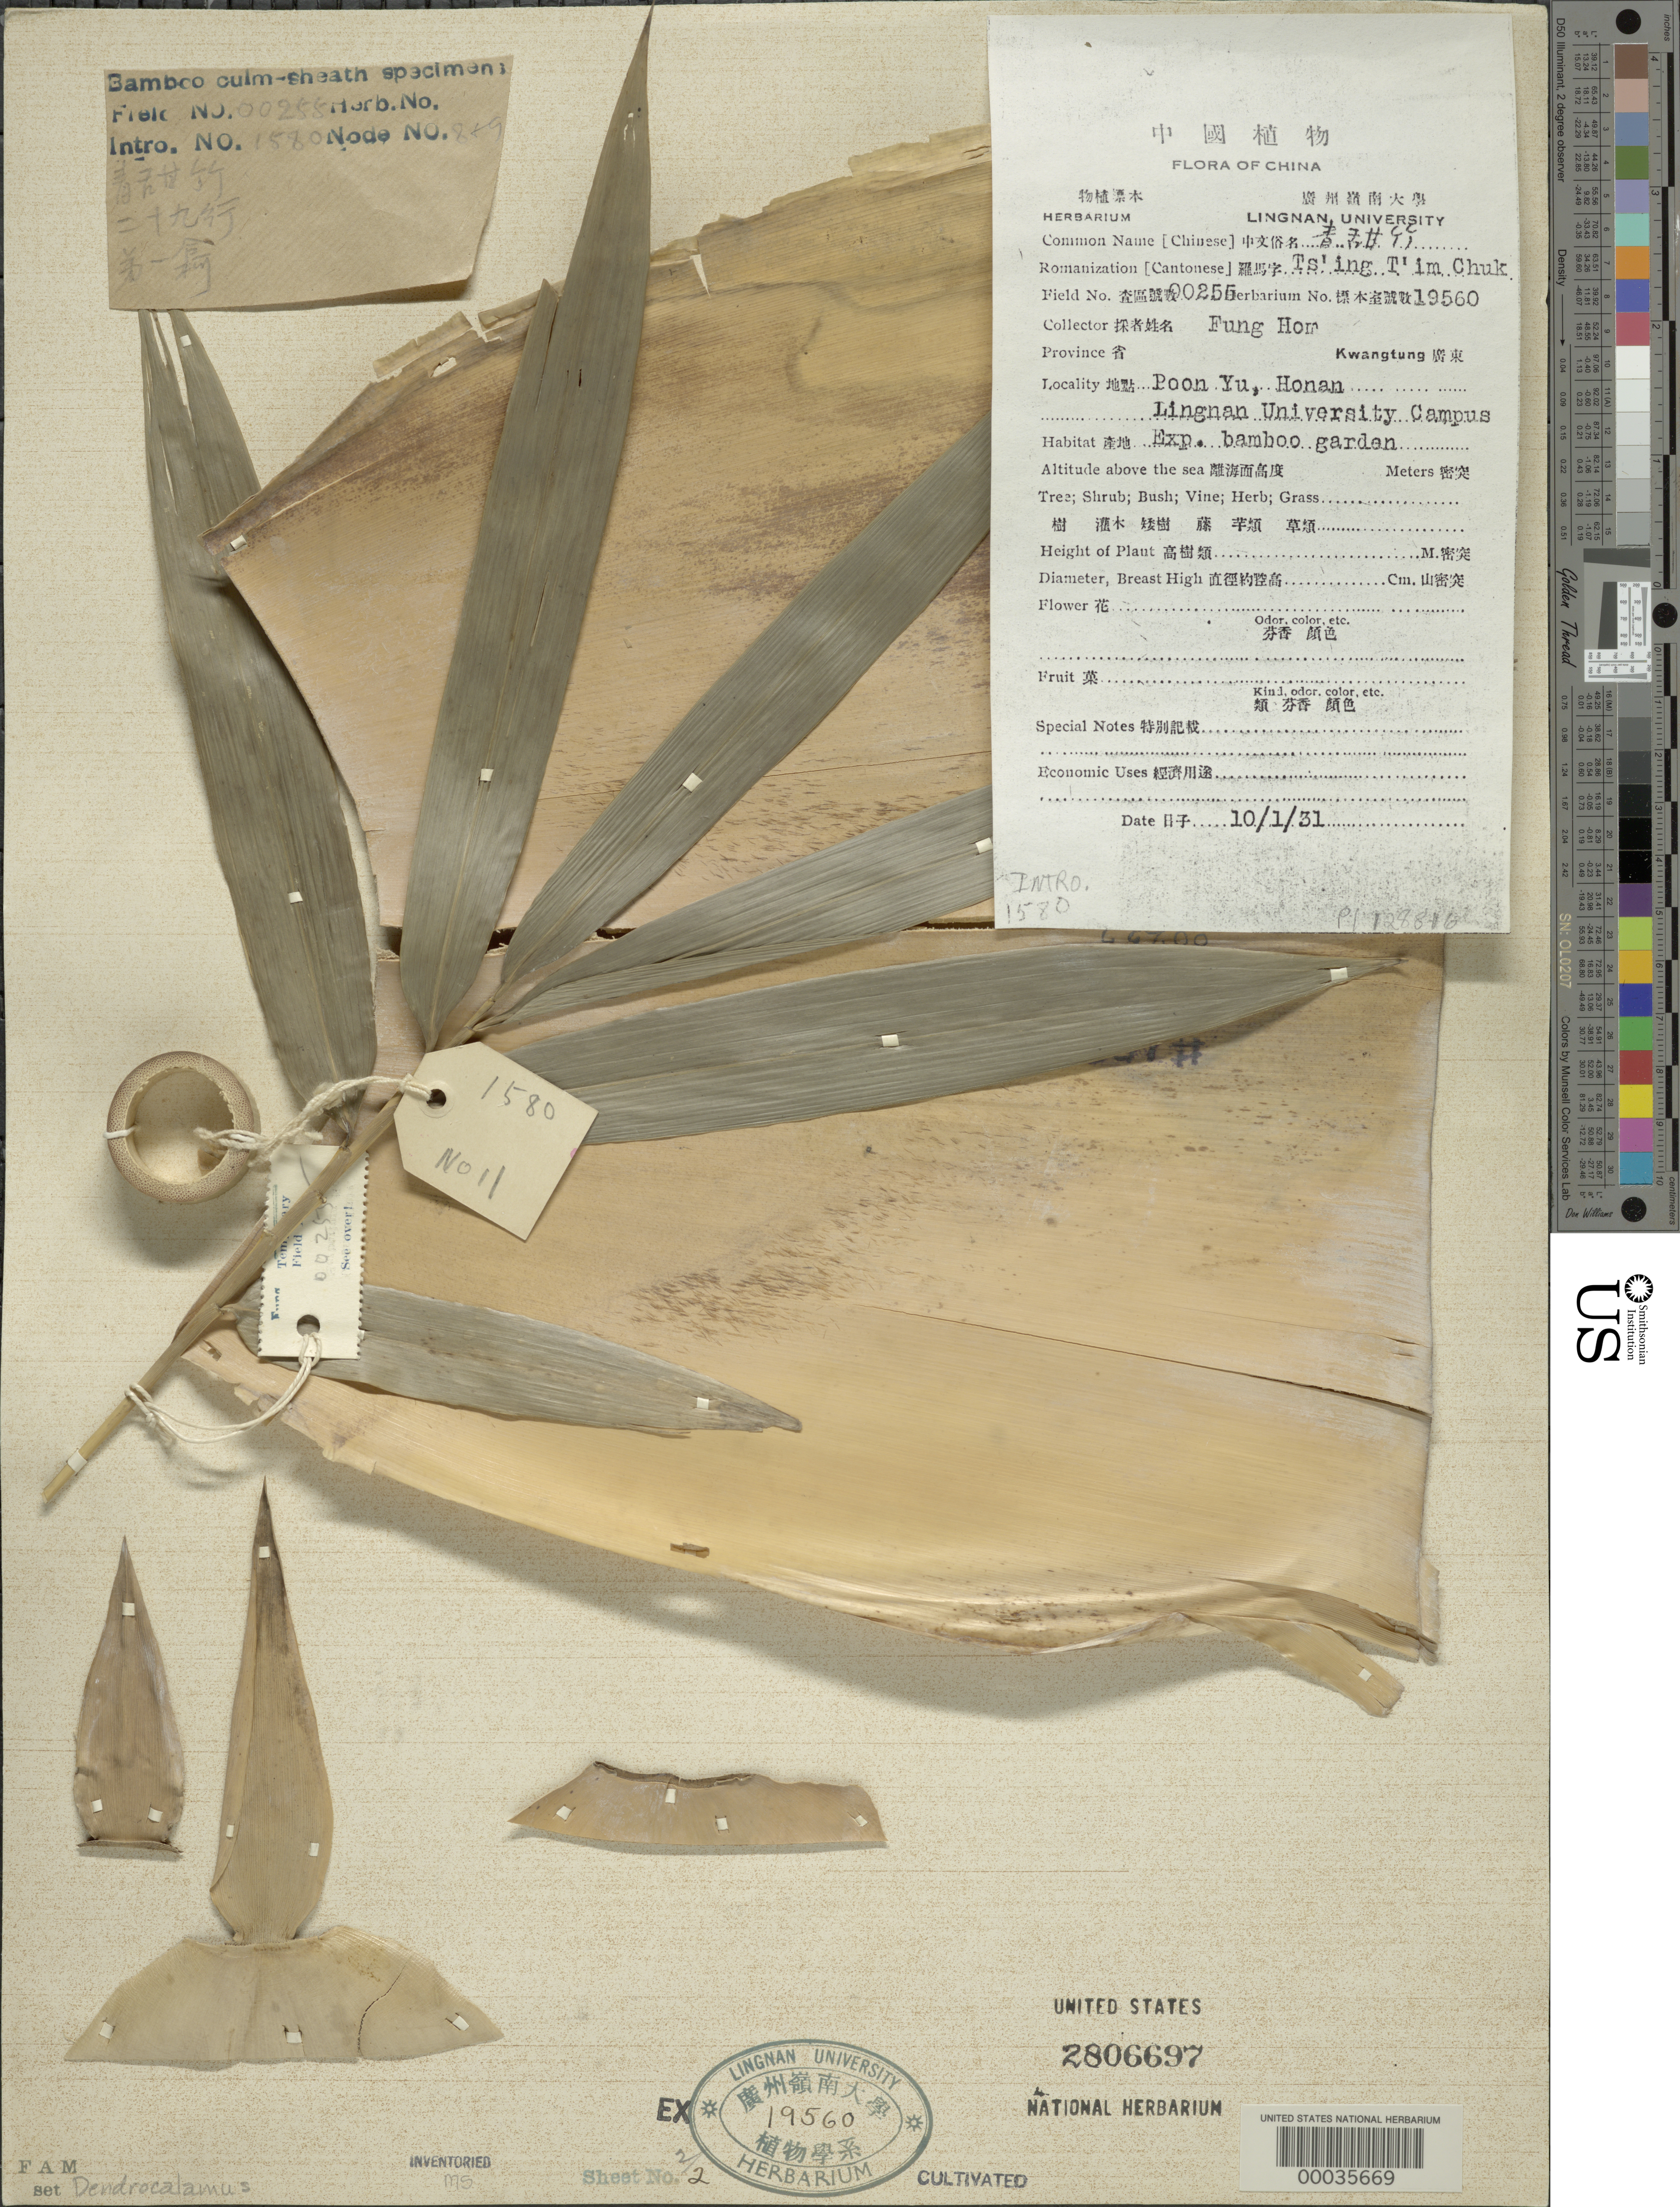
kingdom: Plantae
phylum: Tracheophyta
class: Liliopsida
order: Poales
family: Poaceae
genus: Dendrocalamus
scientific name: Dendrocalamus sp.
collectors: H. L. Fung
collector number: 255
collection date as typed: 10 Jan 1931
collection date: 1931-01-10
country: China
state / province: Guangdong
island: Honam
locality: Lingnan university bamboo garden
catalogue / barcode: US 2806697